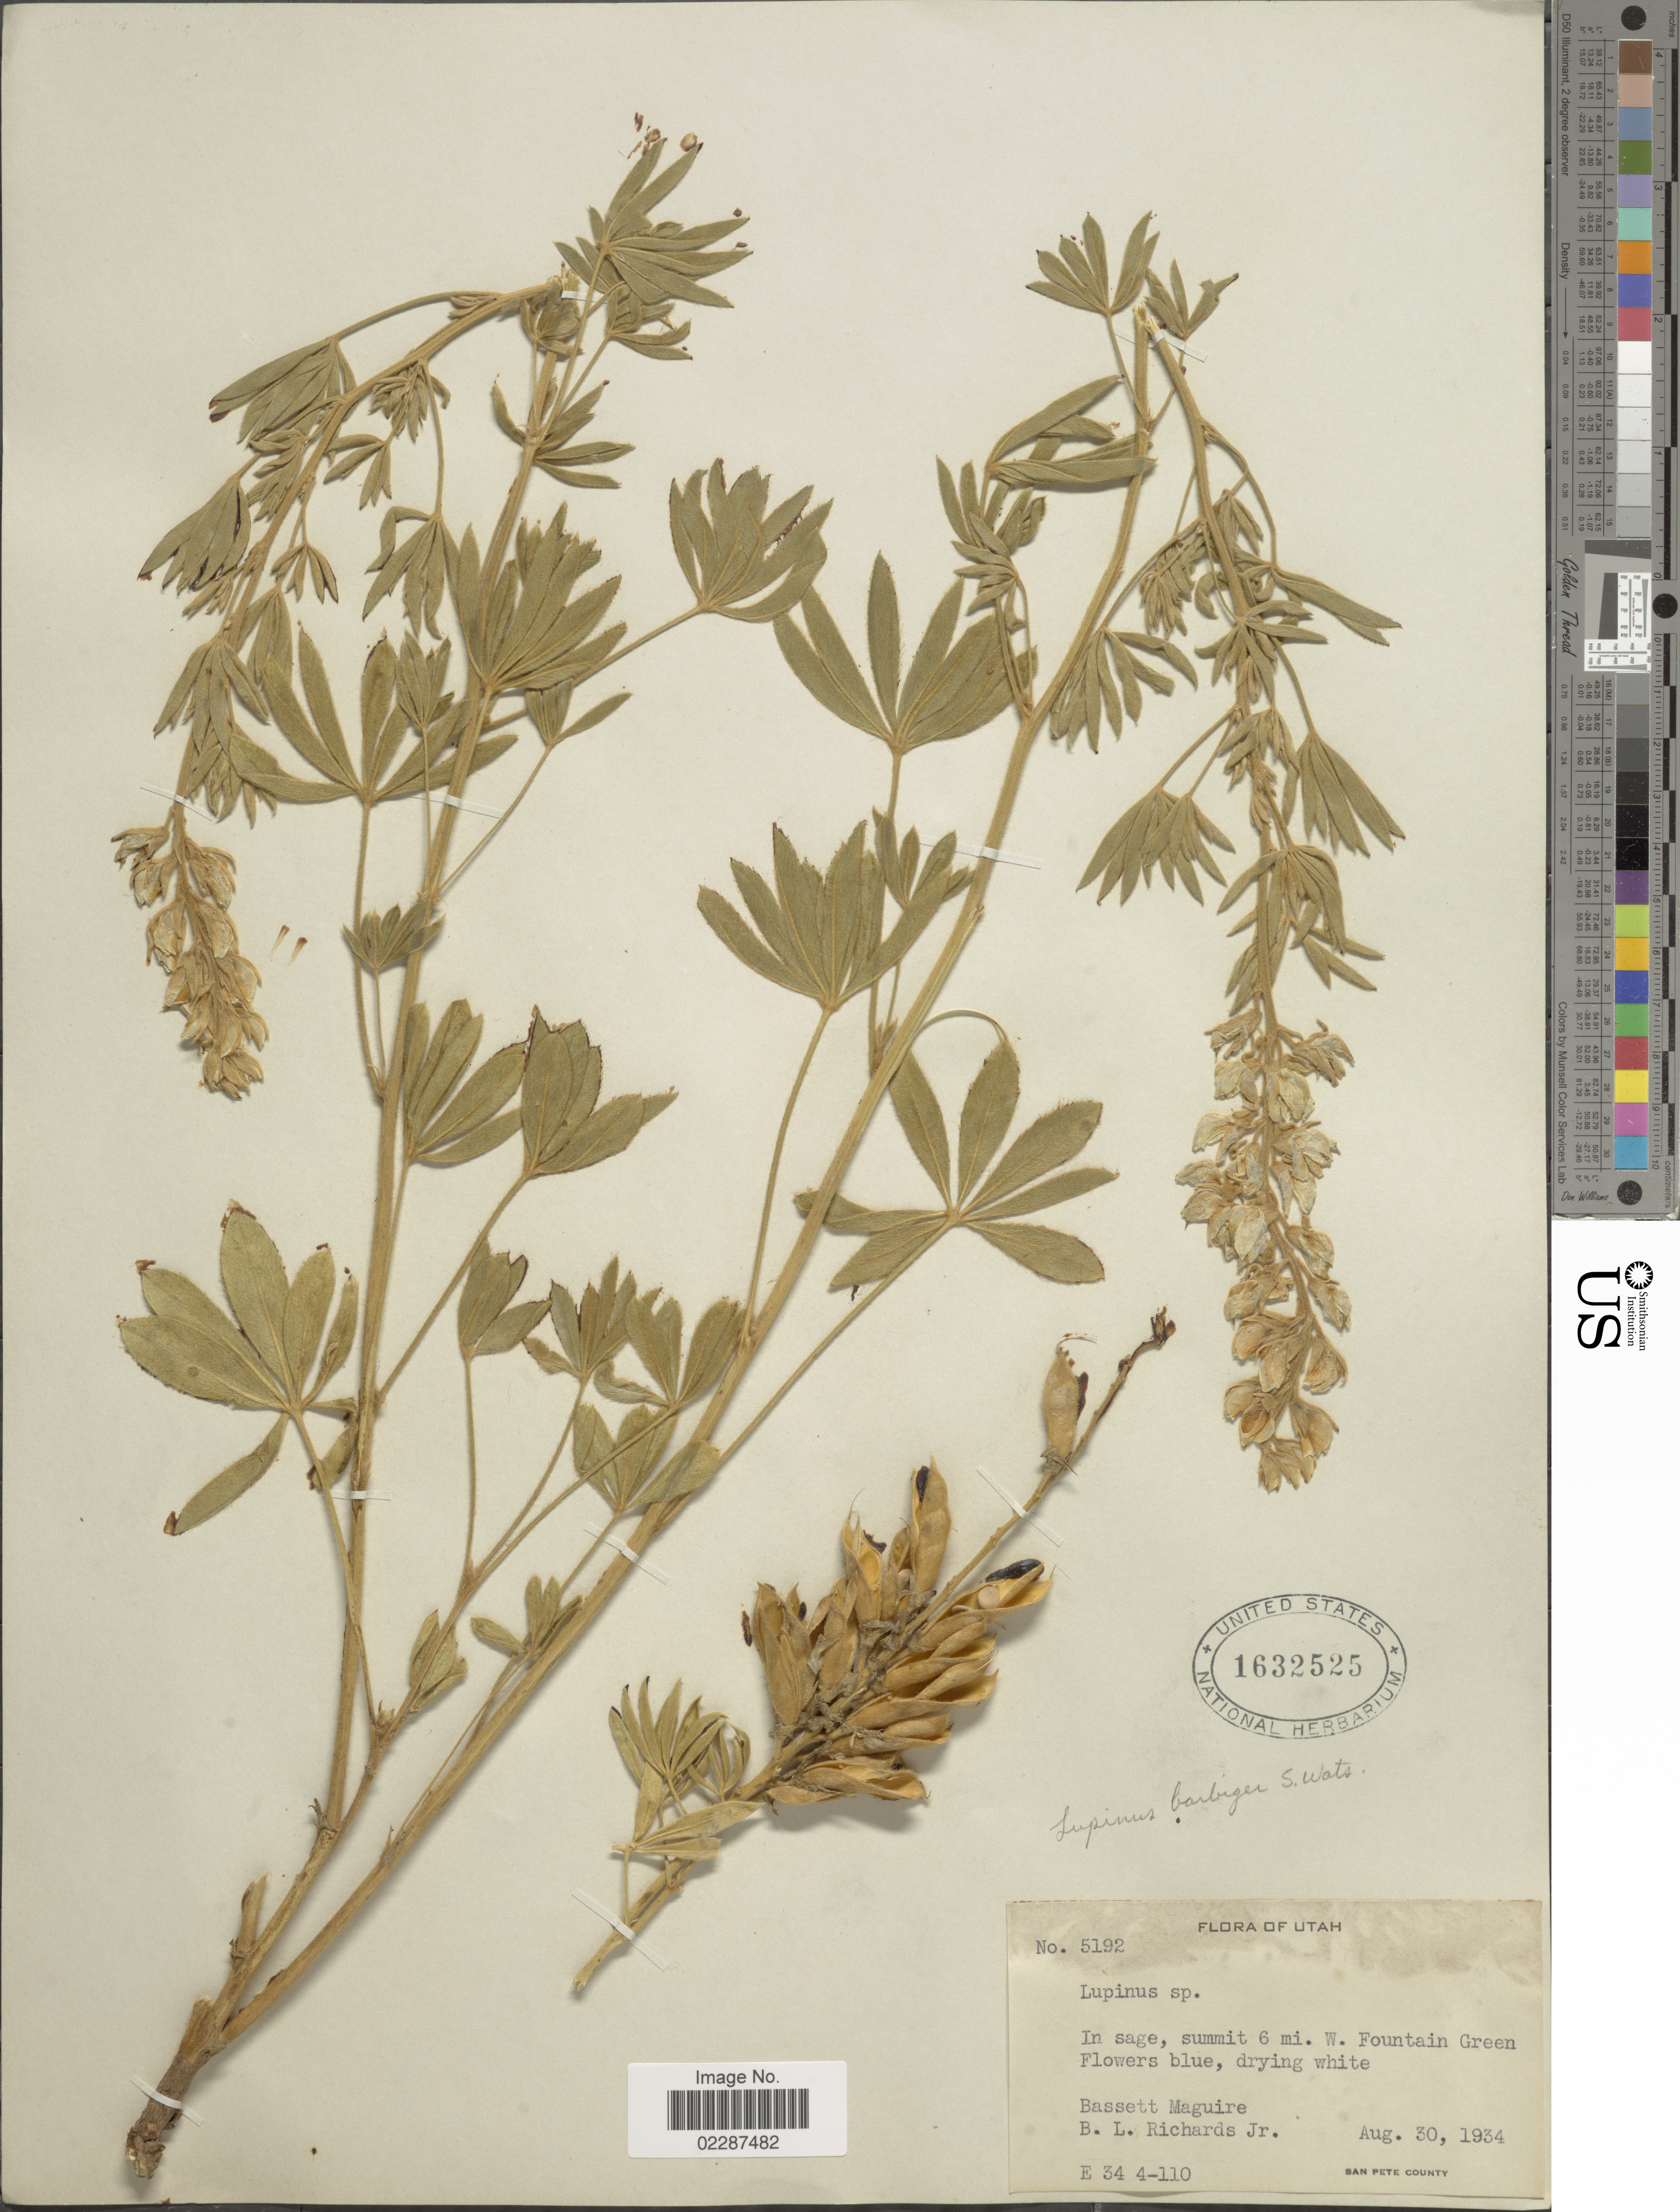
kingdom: Plantae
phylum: Tracheophyta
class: Magnoliopsida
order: Fabales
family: Fabaceae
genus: Lupinus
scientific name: Lupinus sericeus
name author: Pursh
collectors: B. Maguire & B. Richards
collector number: E344110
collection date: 1934-08-30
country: United States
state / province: Utah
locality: In sage, summit 6 mi. W. of Fountain Green Flowers blue, drying white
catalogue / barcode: US 1632525